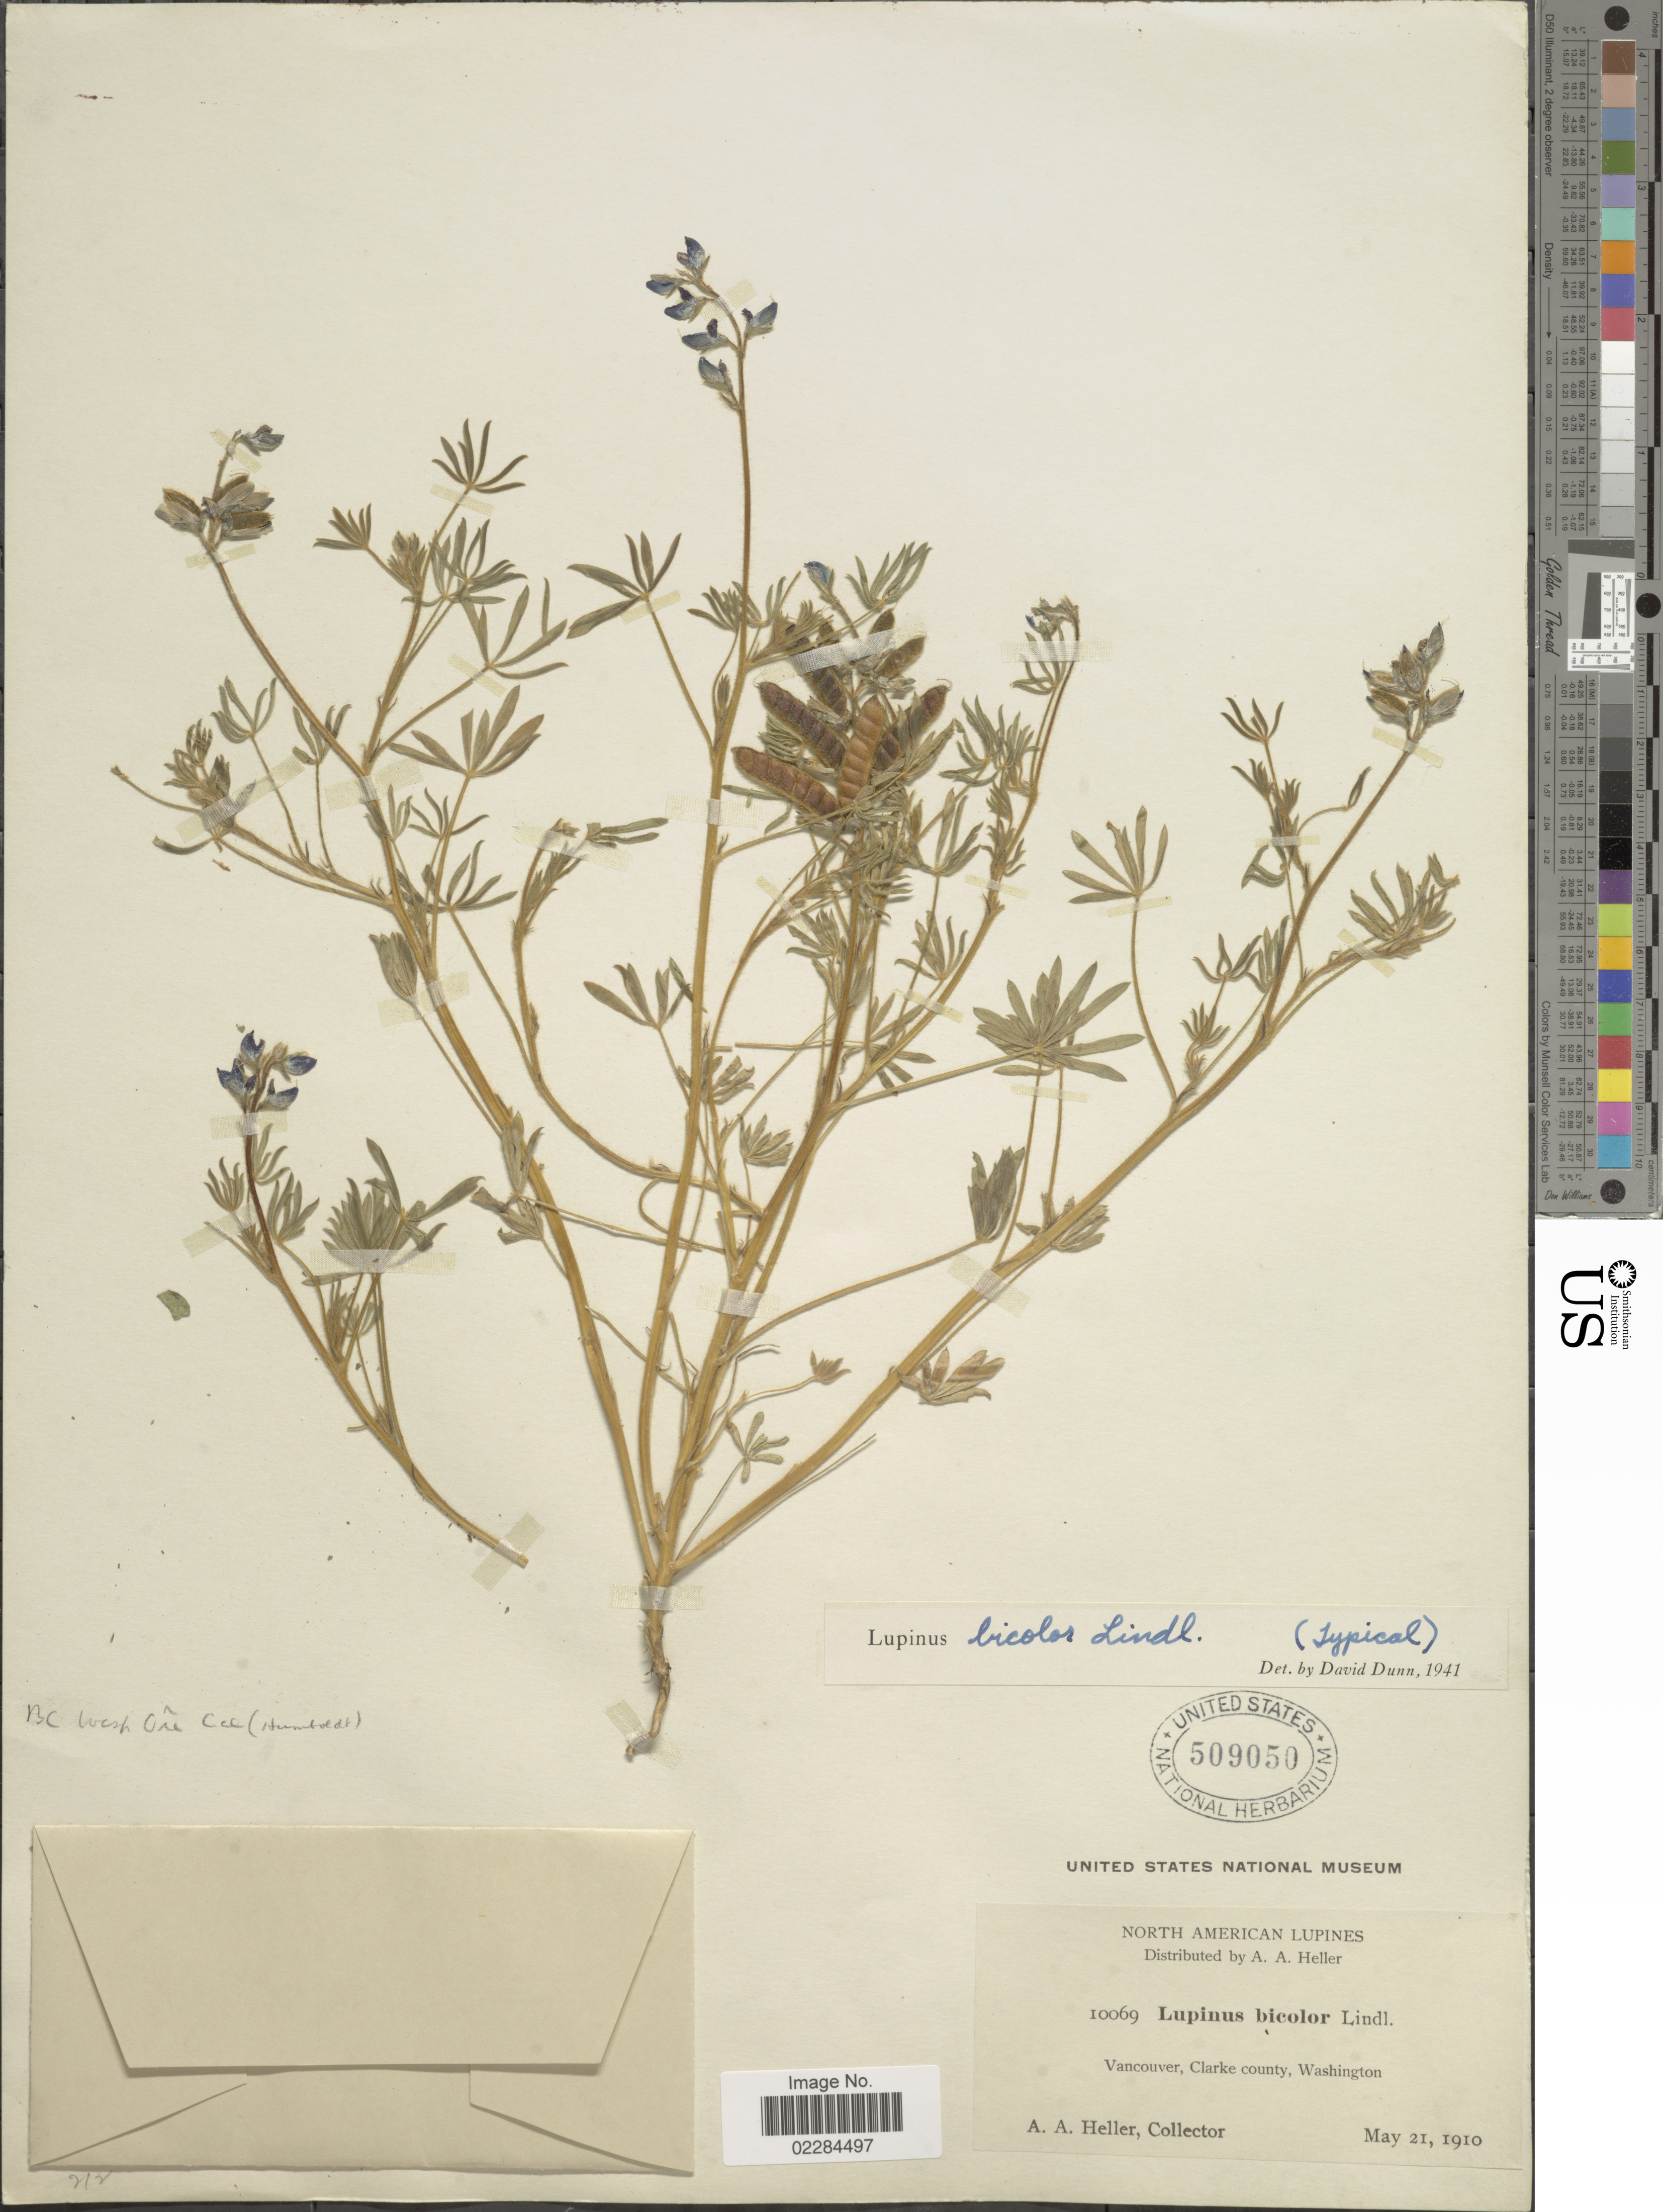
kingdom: Plantae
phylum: Tracheophyta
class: Magnoliopsida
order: Fabales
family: Fabaceae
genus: Lupinus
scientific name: Lupinus bicolor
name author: Lindl.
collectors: A. A. Heller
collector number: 10069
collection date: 1910-05-21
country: United States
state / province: Washington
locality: North American Lupines. Vancouver, Clarke county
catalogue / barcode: US 509050